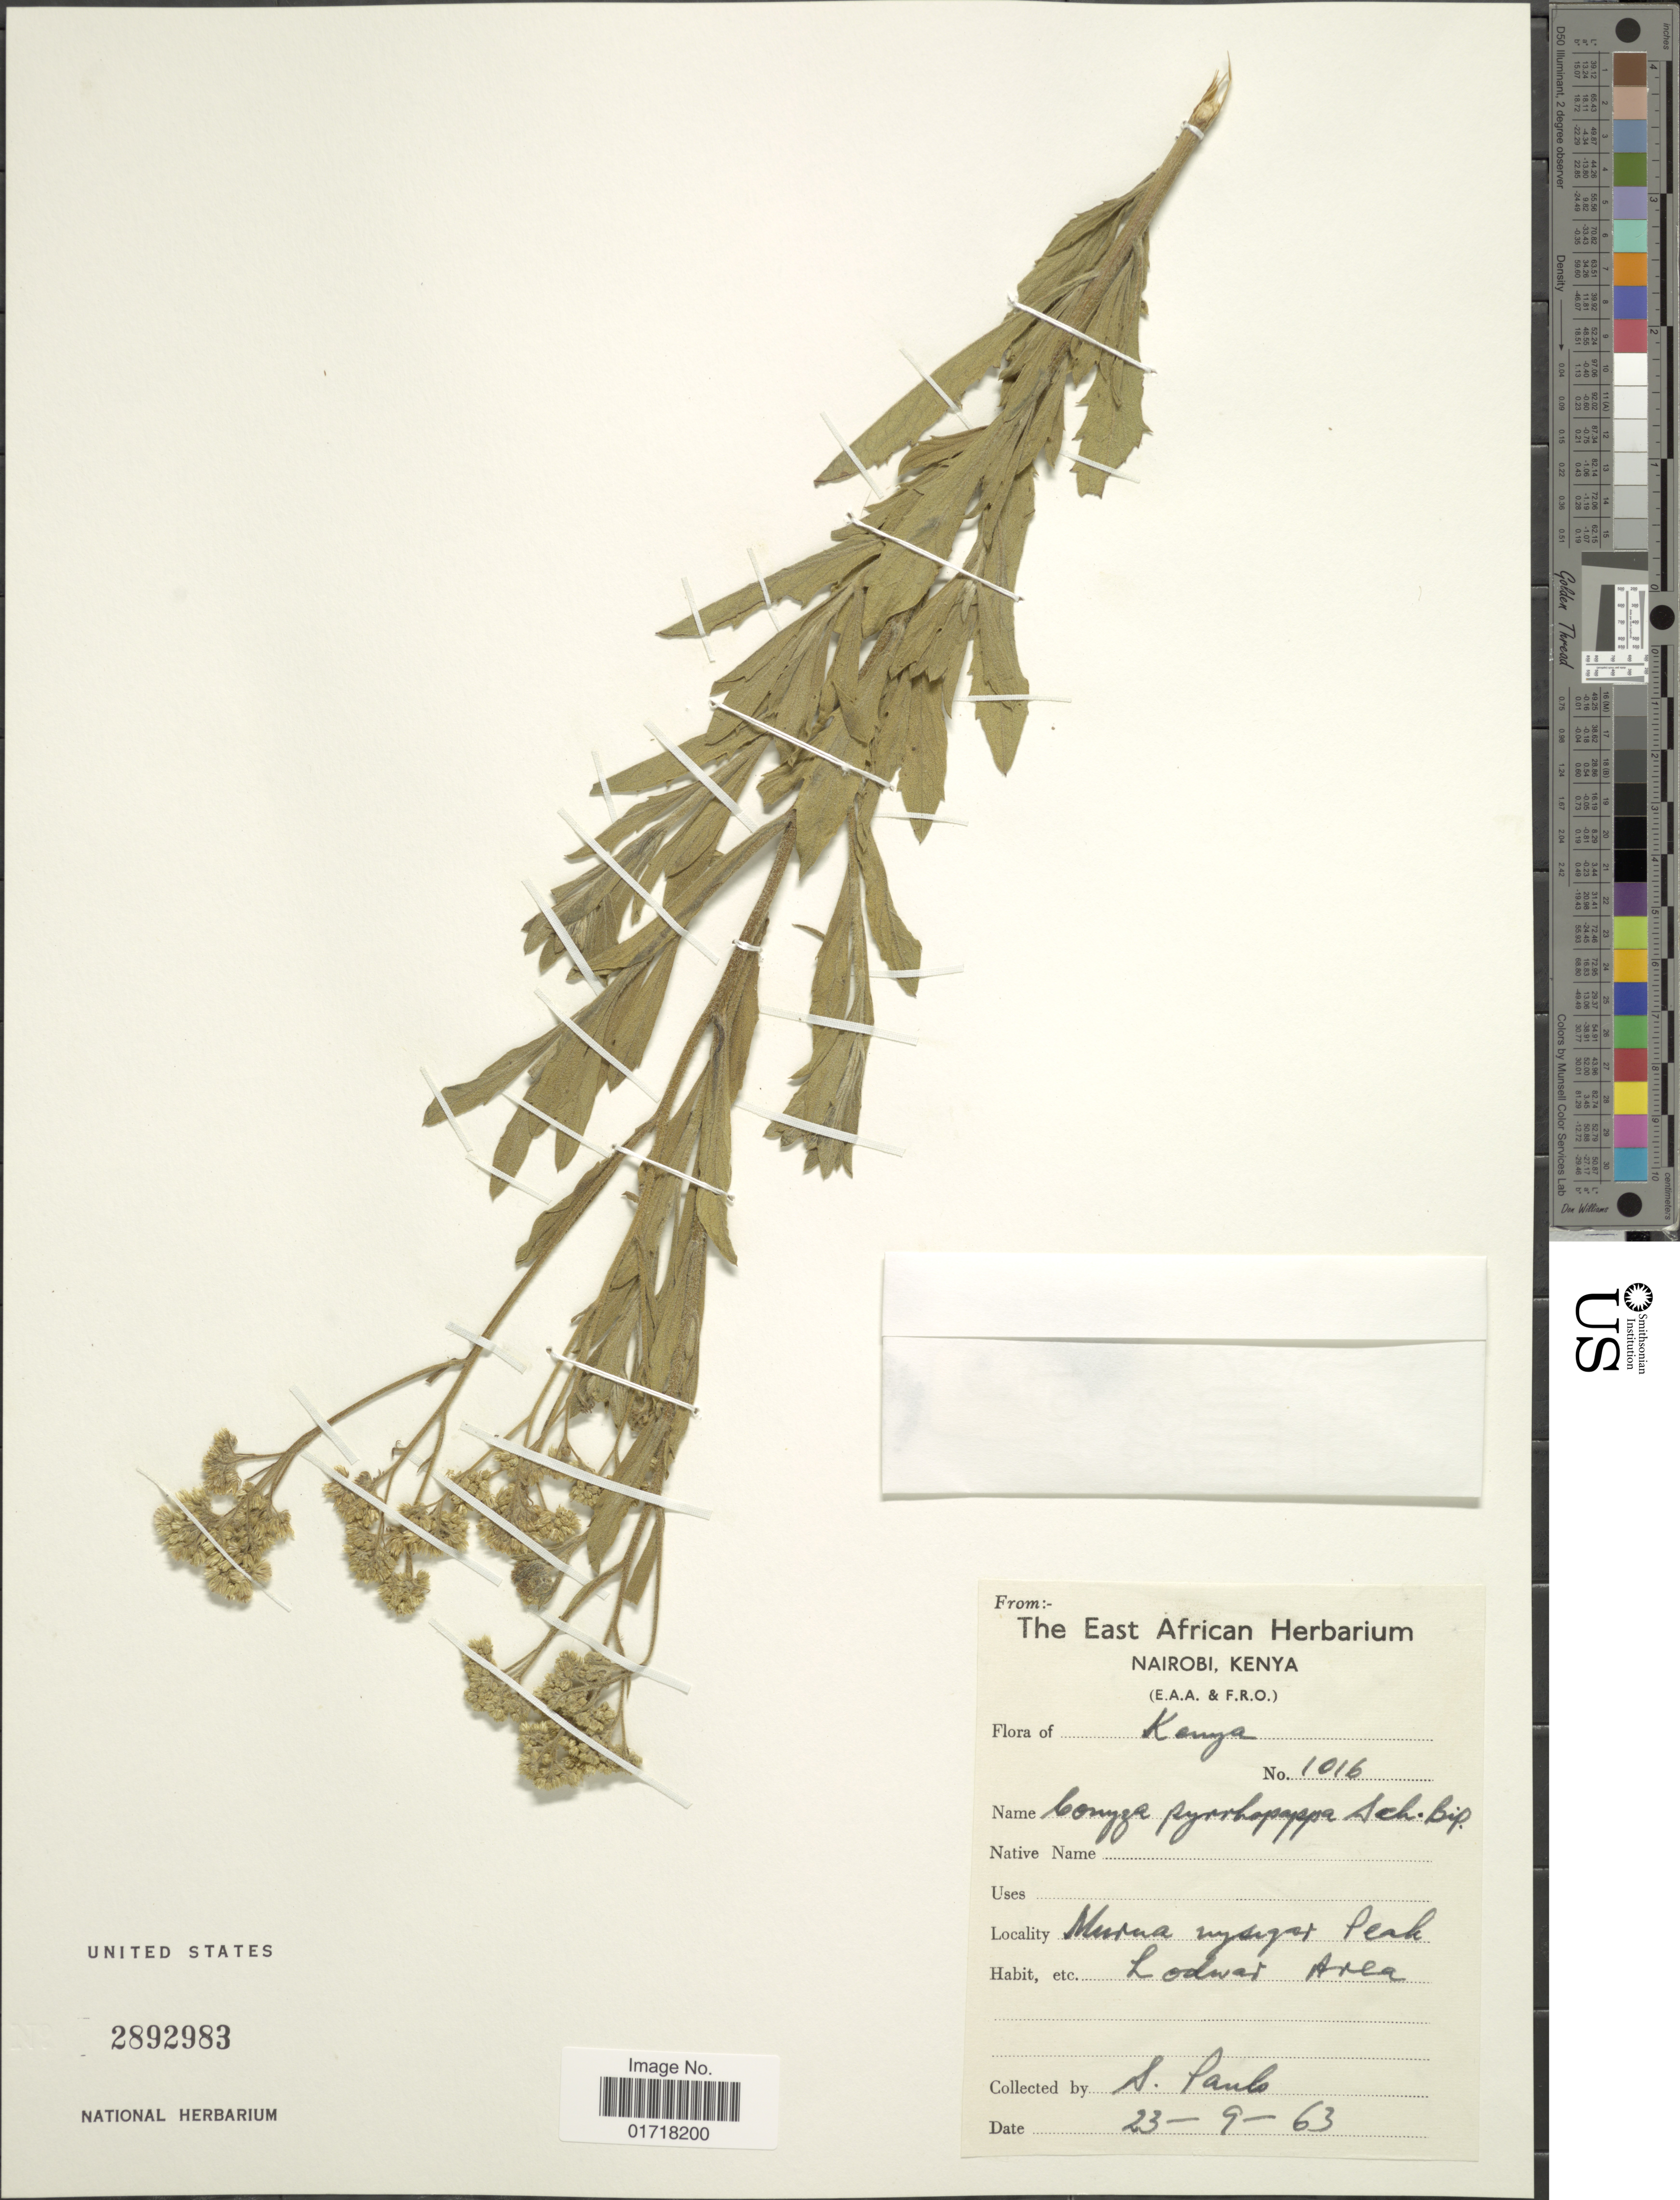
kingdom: Plantae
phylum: Tracheophyta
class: Magnoliopsida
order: Asterales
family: Asteraceae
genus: Conyza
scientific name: Conyza pyrrhopappa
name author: Sch. Bip. ex A. Rich.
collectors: S. Paulo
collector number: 1016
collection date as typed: Transcribed d/m/y: 23/9/63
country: Kenya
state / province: Nairobi Area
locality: Nairobi, Kenya, Murua Mysigat Peak [interpreted]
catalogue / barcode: US 2892983